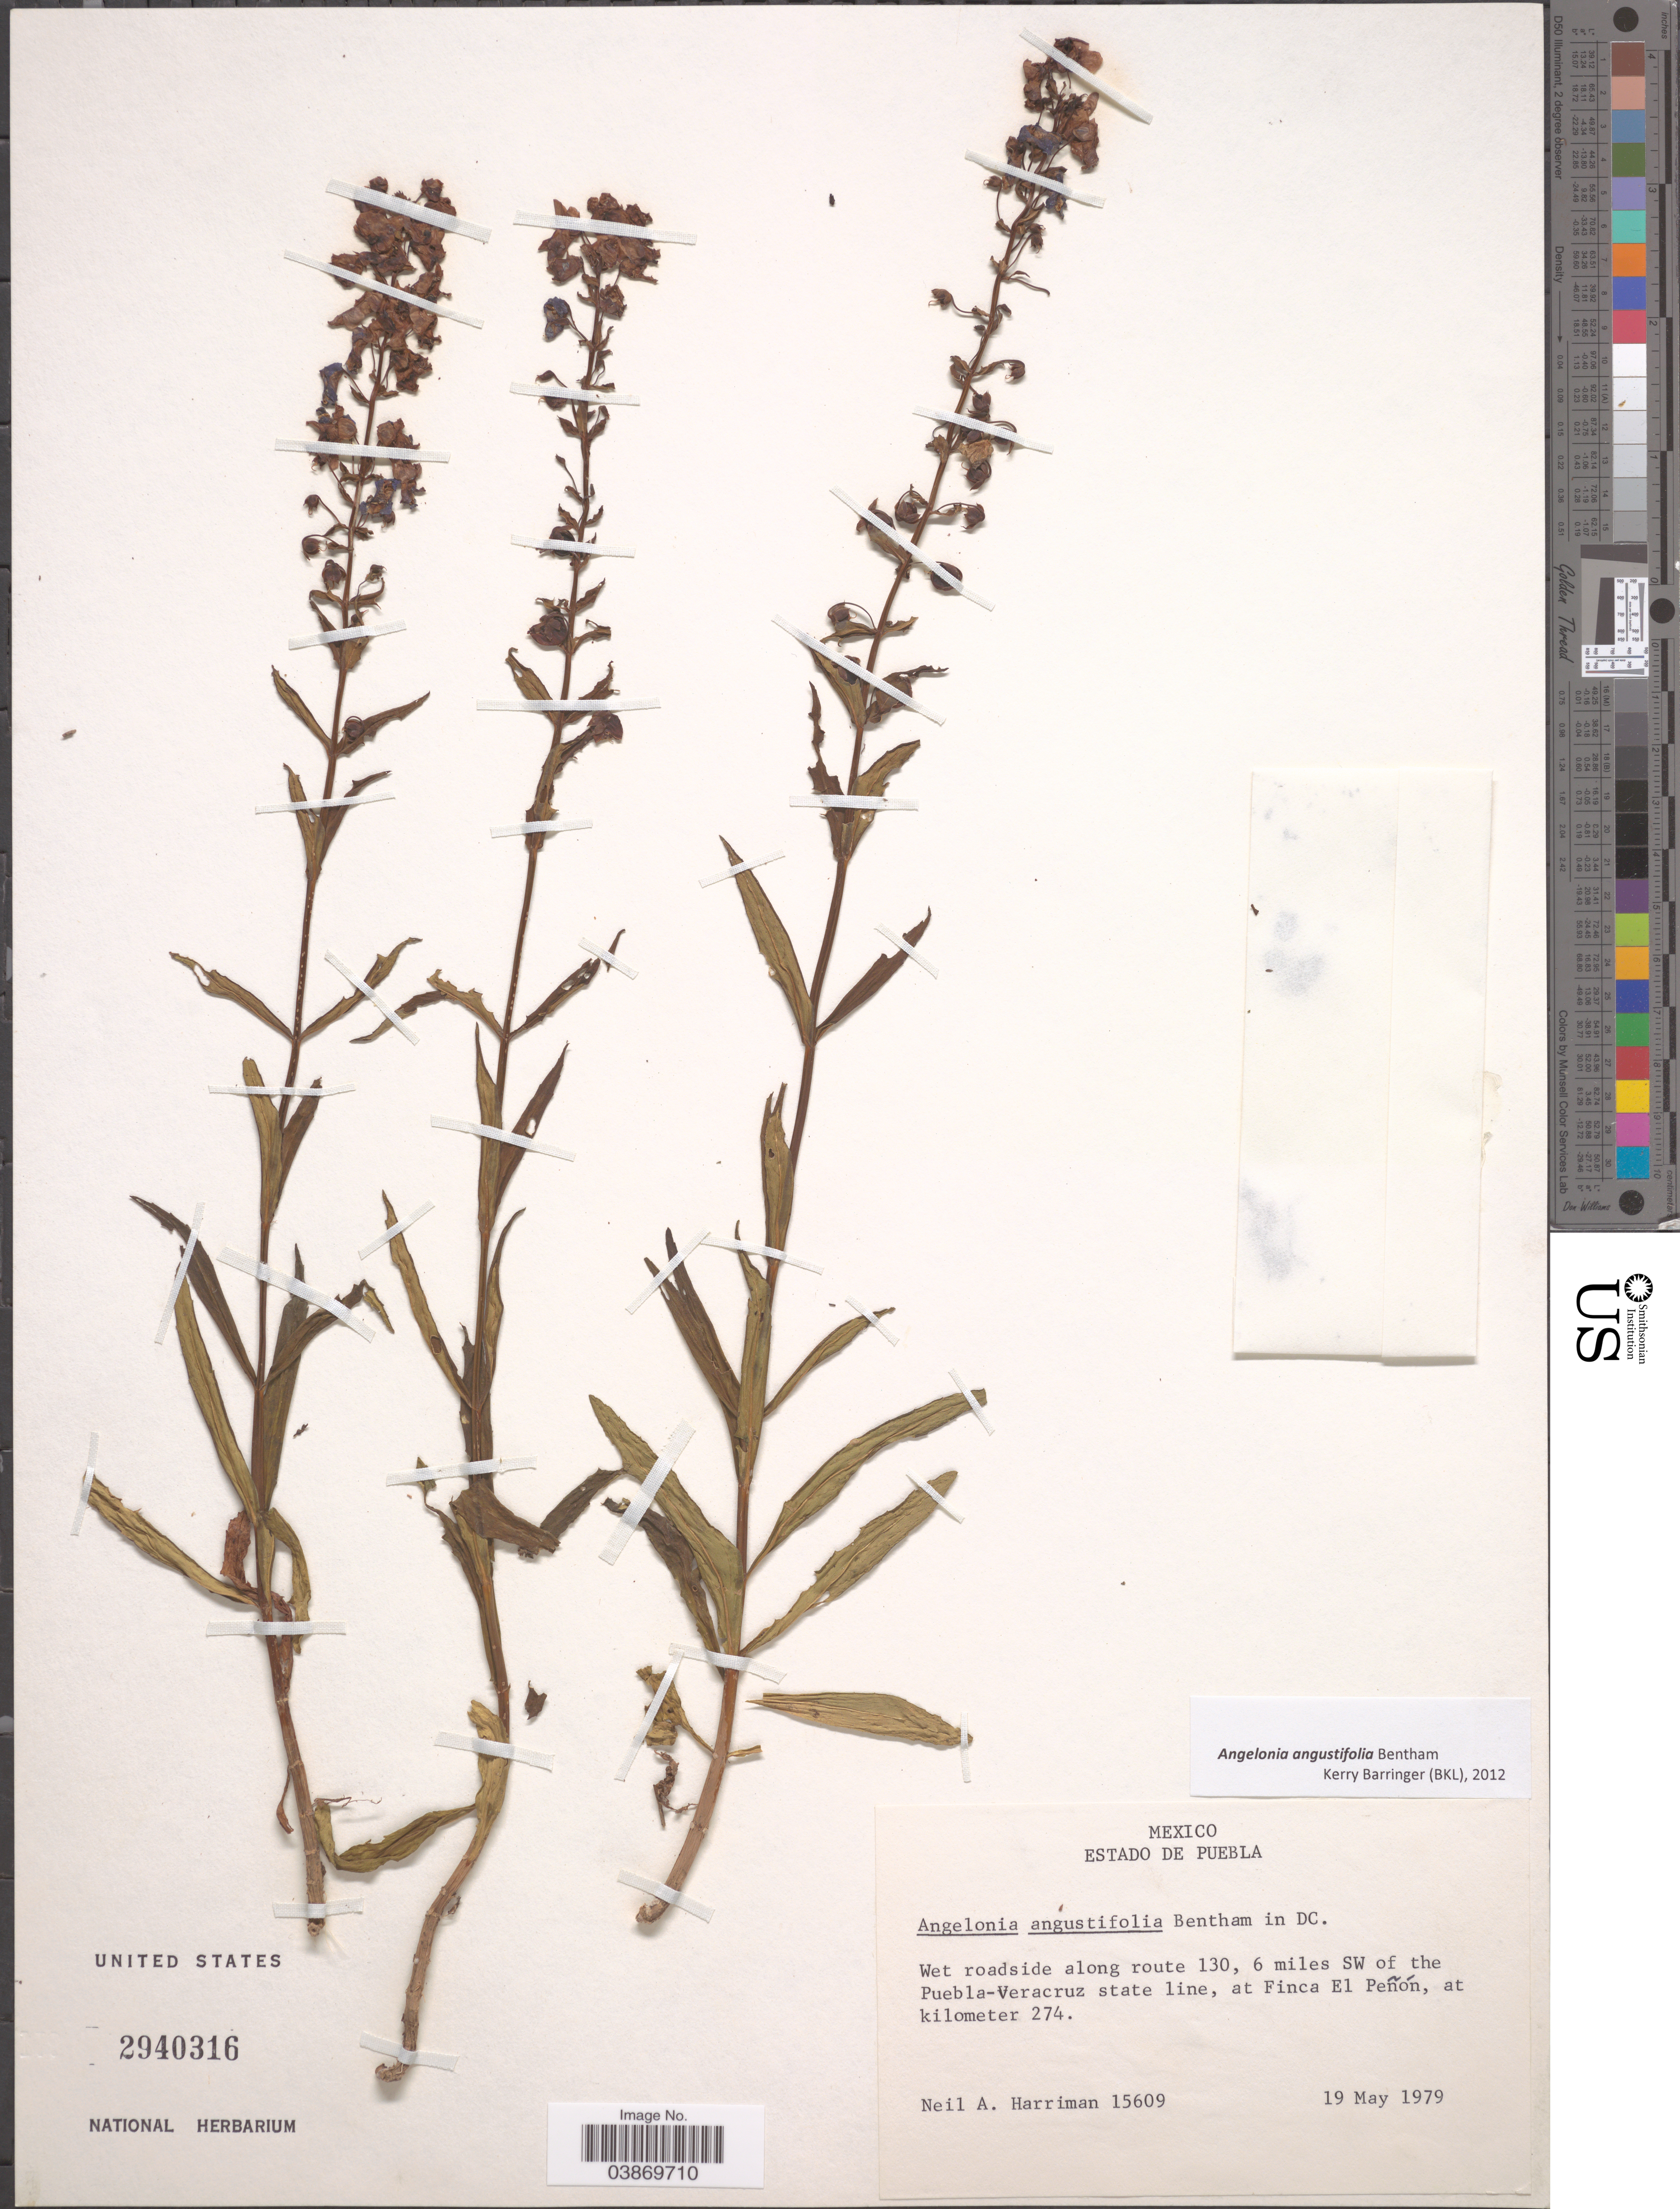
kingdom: Plantae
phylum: Tracheophyta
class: Magnoliopsida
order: Lamiales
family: Plantaginaceae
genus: Angelonia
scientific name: Angelonia angustifolia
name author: Benth.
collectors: N. A. Harriman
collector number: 15609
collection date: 1979-05-19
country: Mexico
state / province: Puebla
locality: Wet roadside along route 130, 6 miles SW of the Puebla-Veracruz state line, at Finca El Peñón, at kilometer 274.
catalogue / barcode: US 2940316